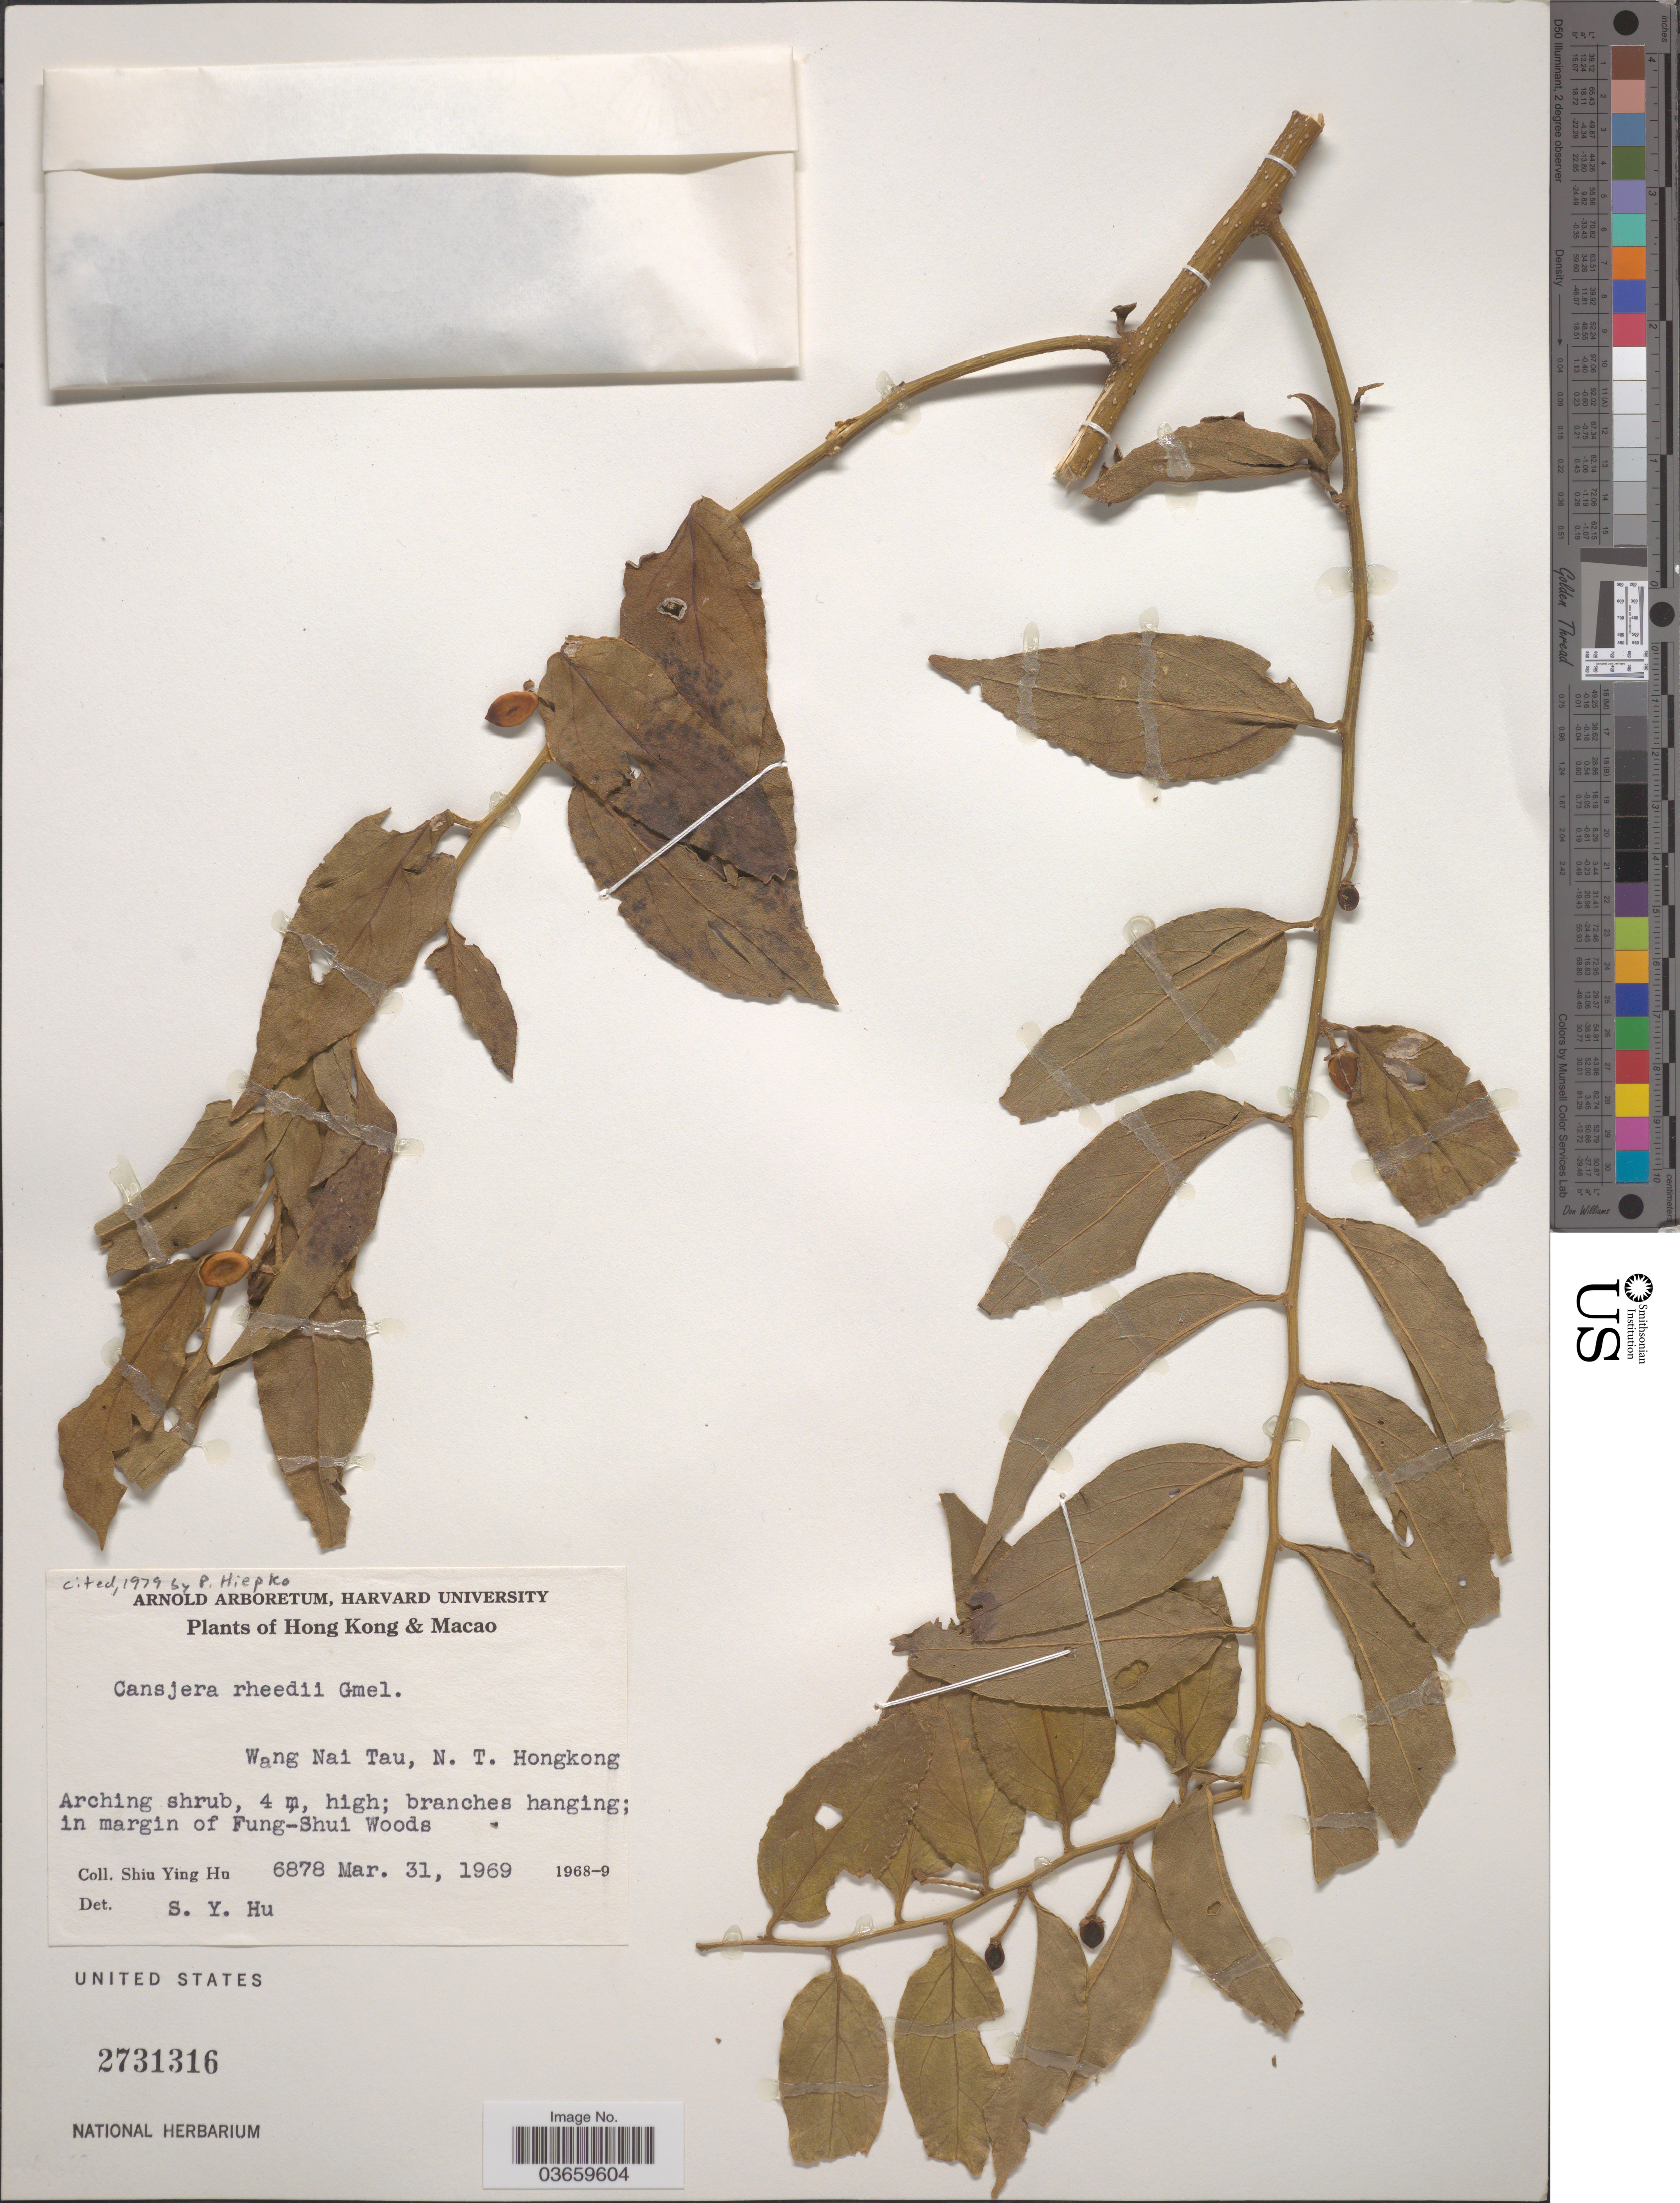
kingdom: Plantae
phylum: Tracheophyta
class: Magnoliopsida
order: Santalales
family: Opiliaceae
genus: Cansjera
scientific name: Cansjera rheedii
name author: J.F. Gmel.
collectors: S. Y. Hu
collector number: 6878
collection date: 1969-03-31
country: China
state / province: Hong Kong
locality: Wang Nai Tau, N. T.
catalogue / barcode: US 2731316